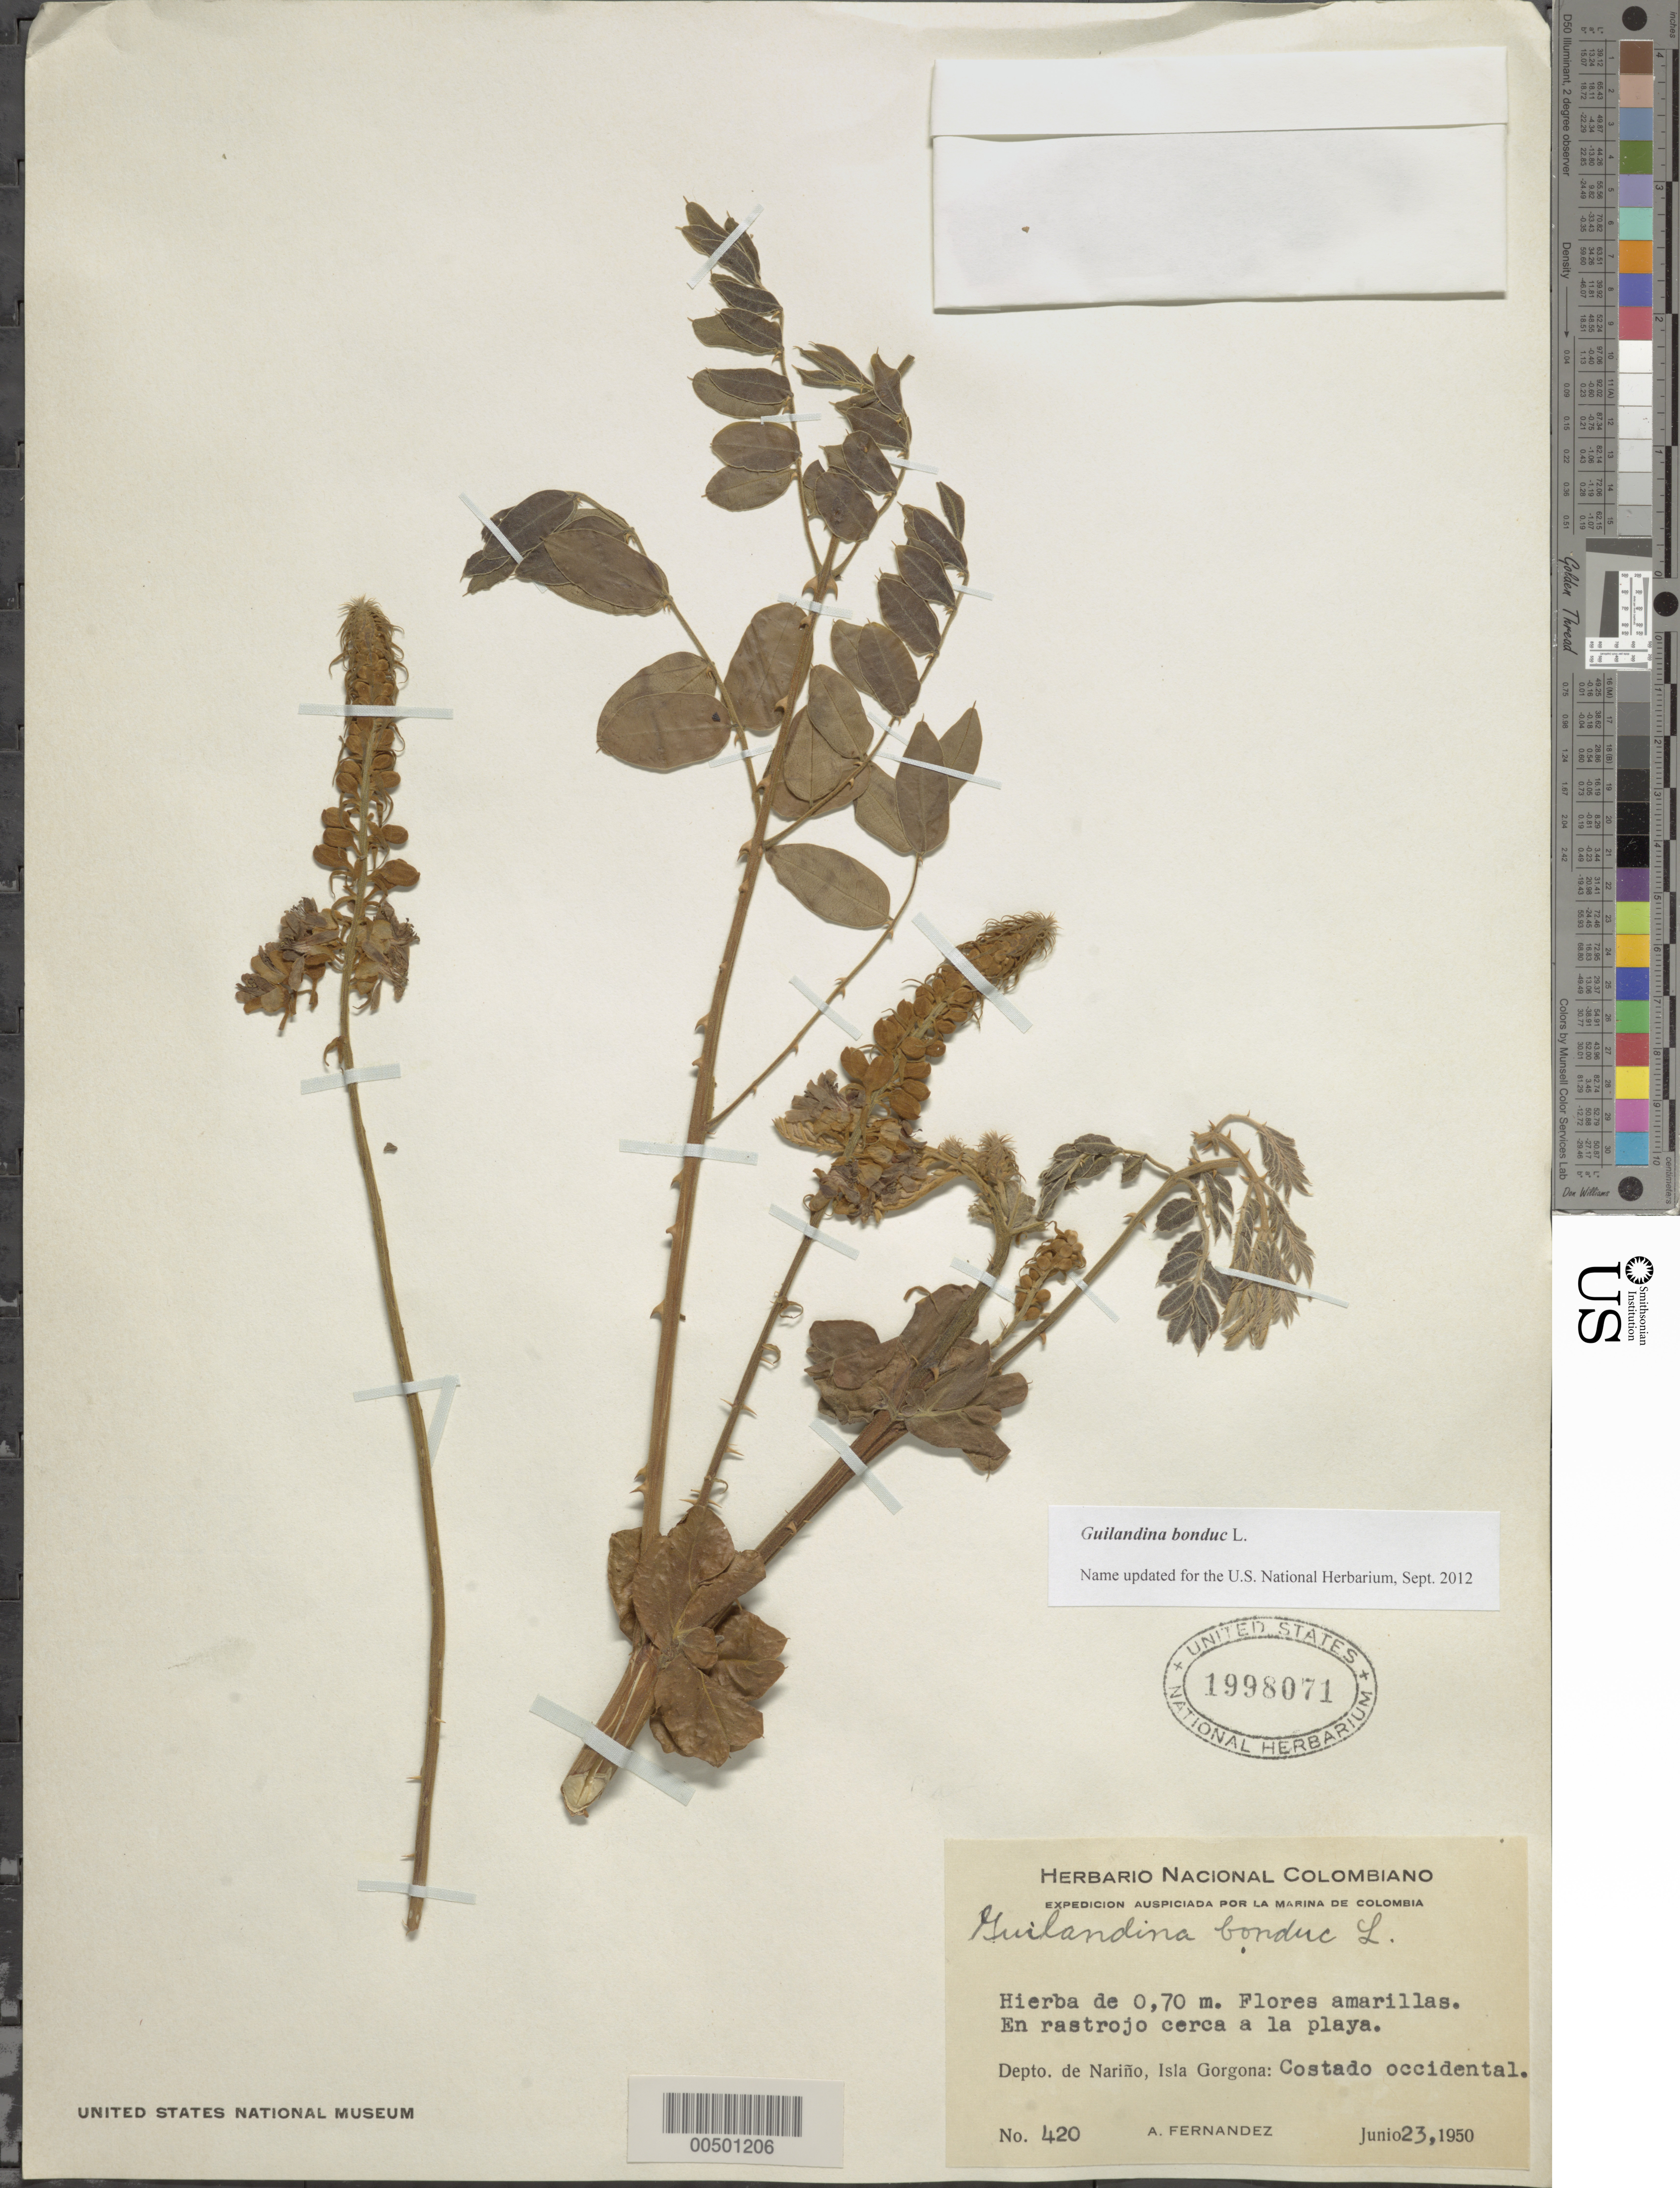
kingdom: Plantae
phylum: Tracheophyta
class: Magnoliopsida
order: Fabales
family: Fabaceae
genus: Guilandina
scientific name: Guilandina bonduc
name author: L.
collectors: Á. Fernández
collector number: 420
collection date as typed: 23 Jun 1950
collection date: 1950-06-23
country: Colombia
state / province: Nariño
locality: Isla Gorgona, CosTado occidental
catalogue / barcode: US 1998071